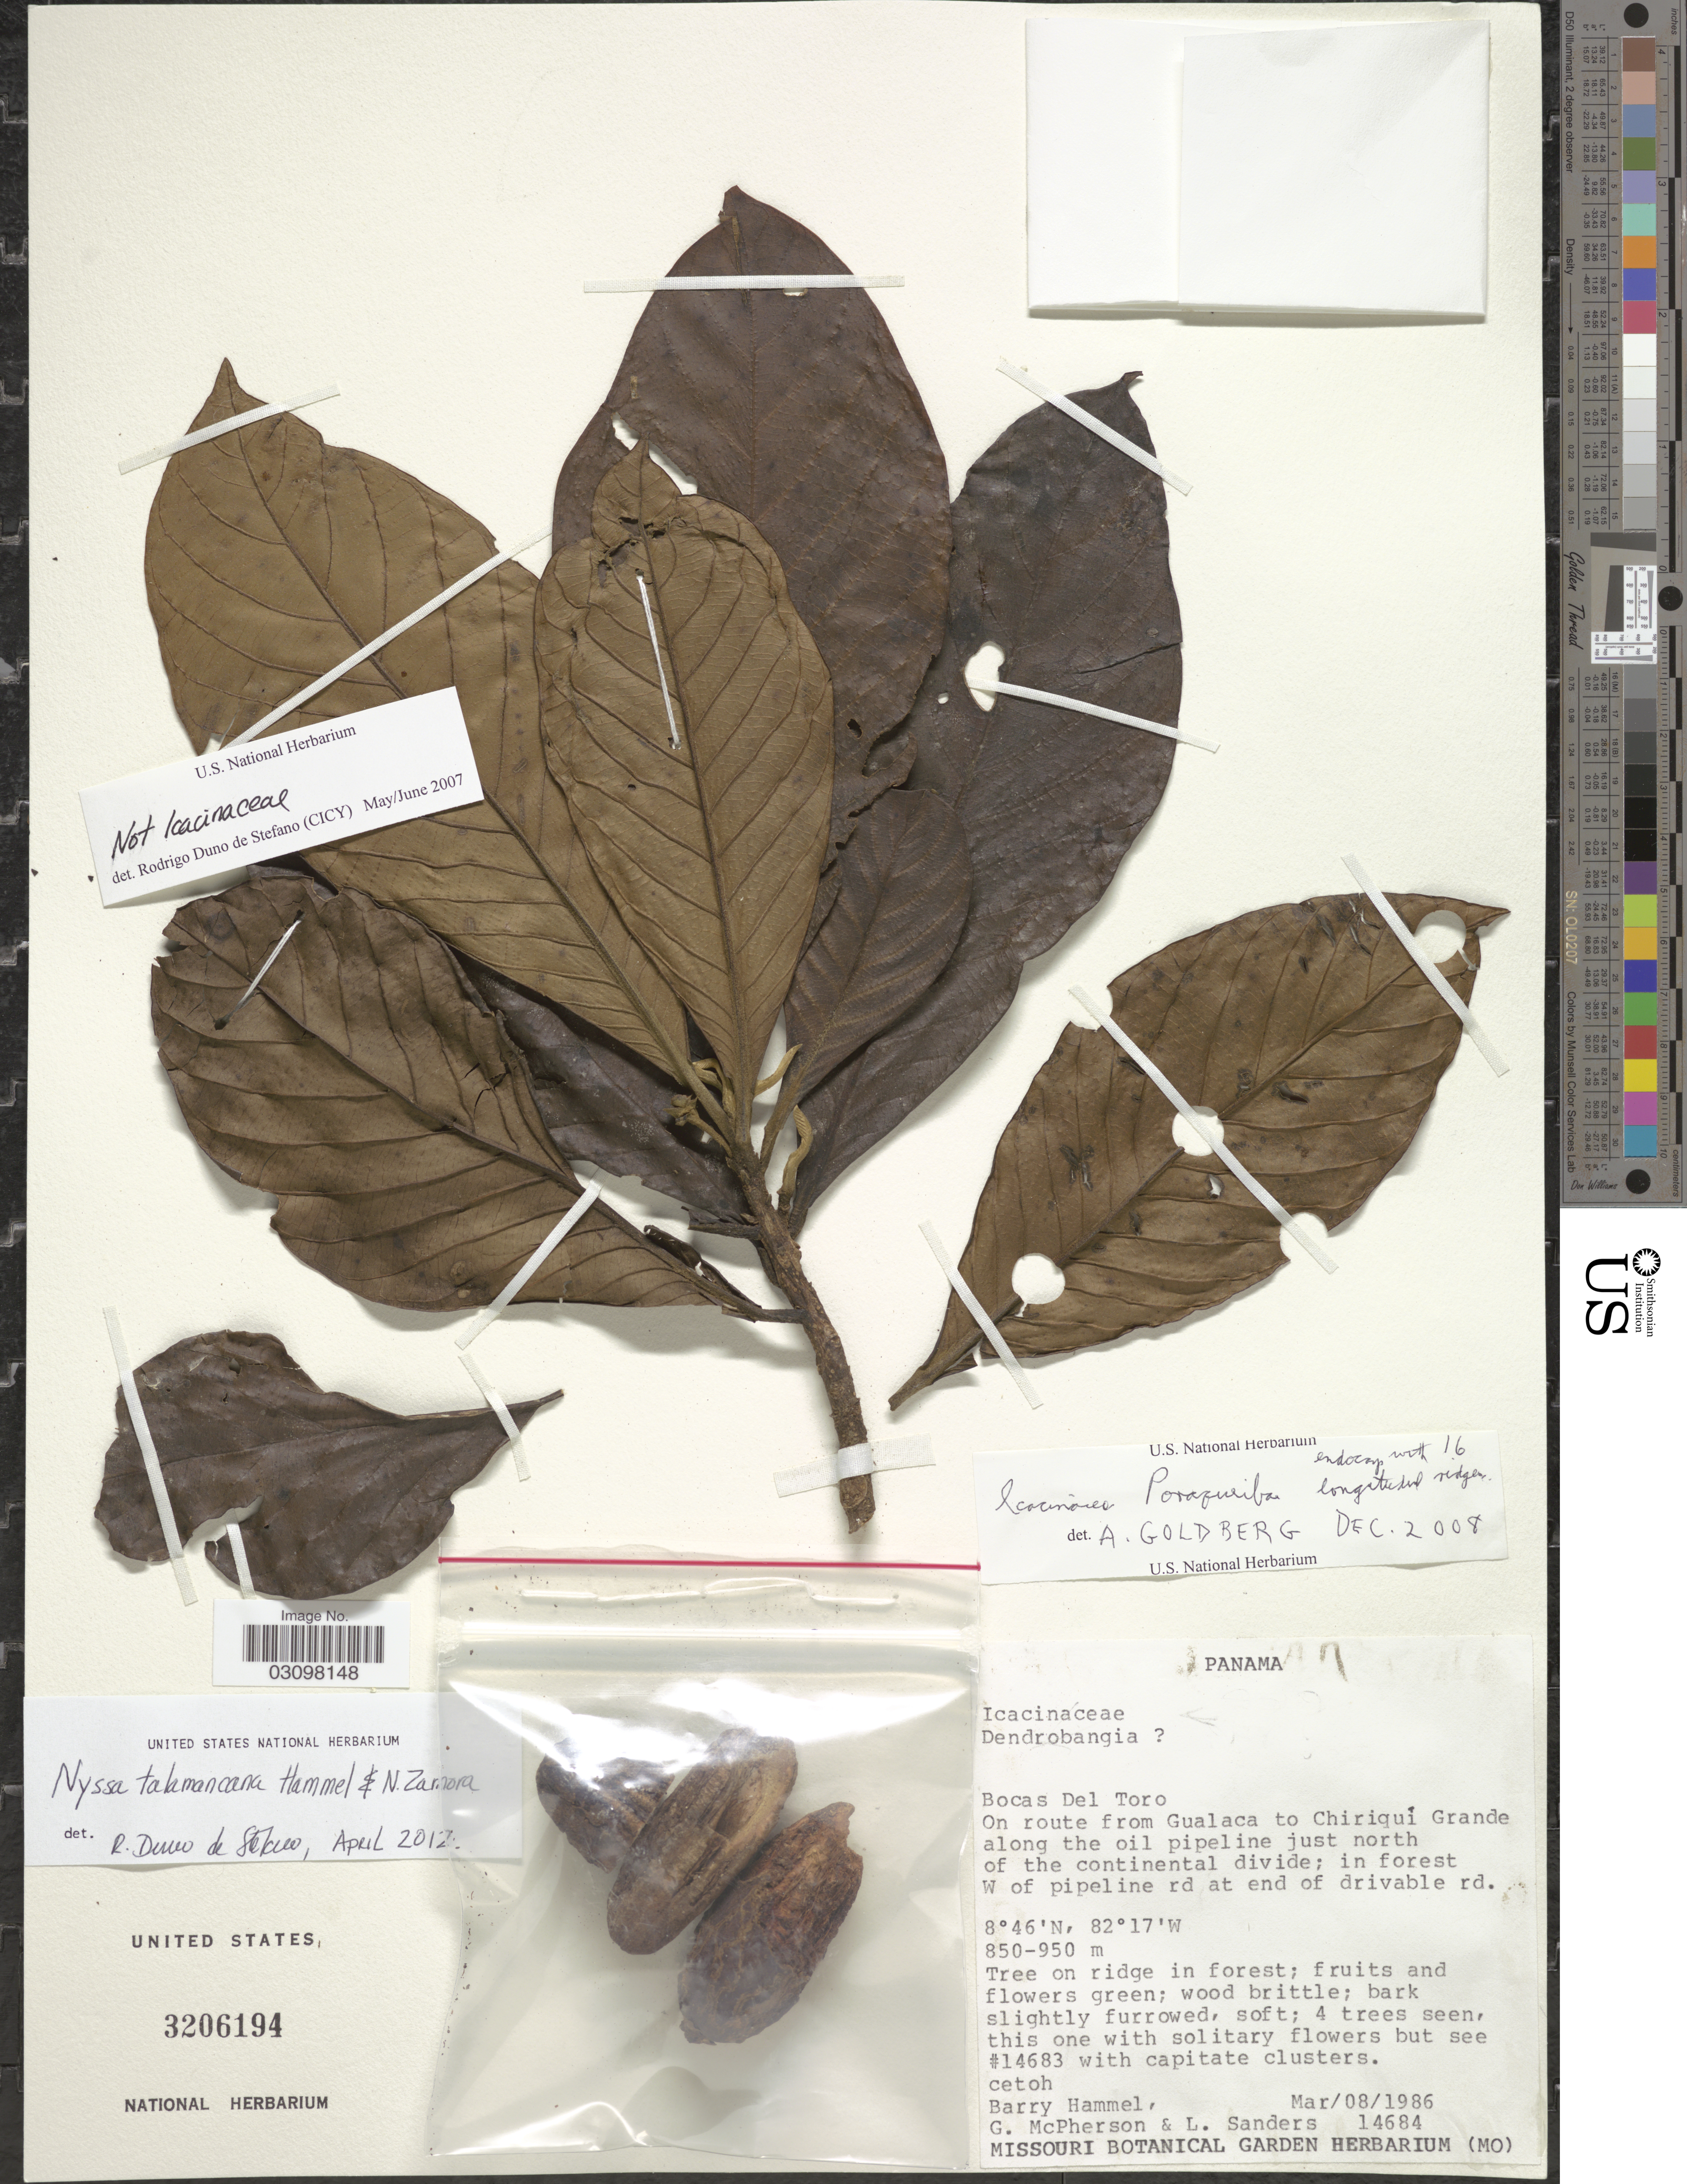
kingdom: Plantae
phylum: Tracheophyta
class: Magnoliopsida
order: Cornales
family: Nyssaceae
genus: Nyssa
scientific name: Nyssa talamancana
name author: Hammel & Zamora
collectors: B. Hammel, G. McPherson & L. Sanders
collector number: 14684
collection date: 1986-03-08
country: Panama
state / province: Bocas del Toro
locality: On route from Gualaca to Chiriquí Grande along the oil pipeline just north of the continental divide; in forest W of pipeline rd at end of drivable rd.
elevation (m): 850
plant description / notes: Fruit temporarily sampled for micro-CT scanning.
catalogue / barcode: US 3206194